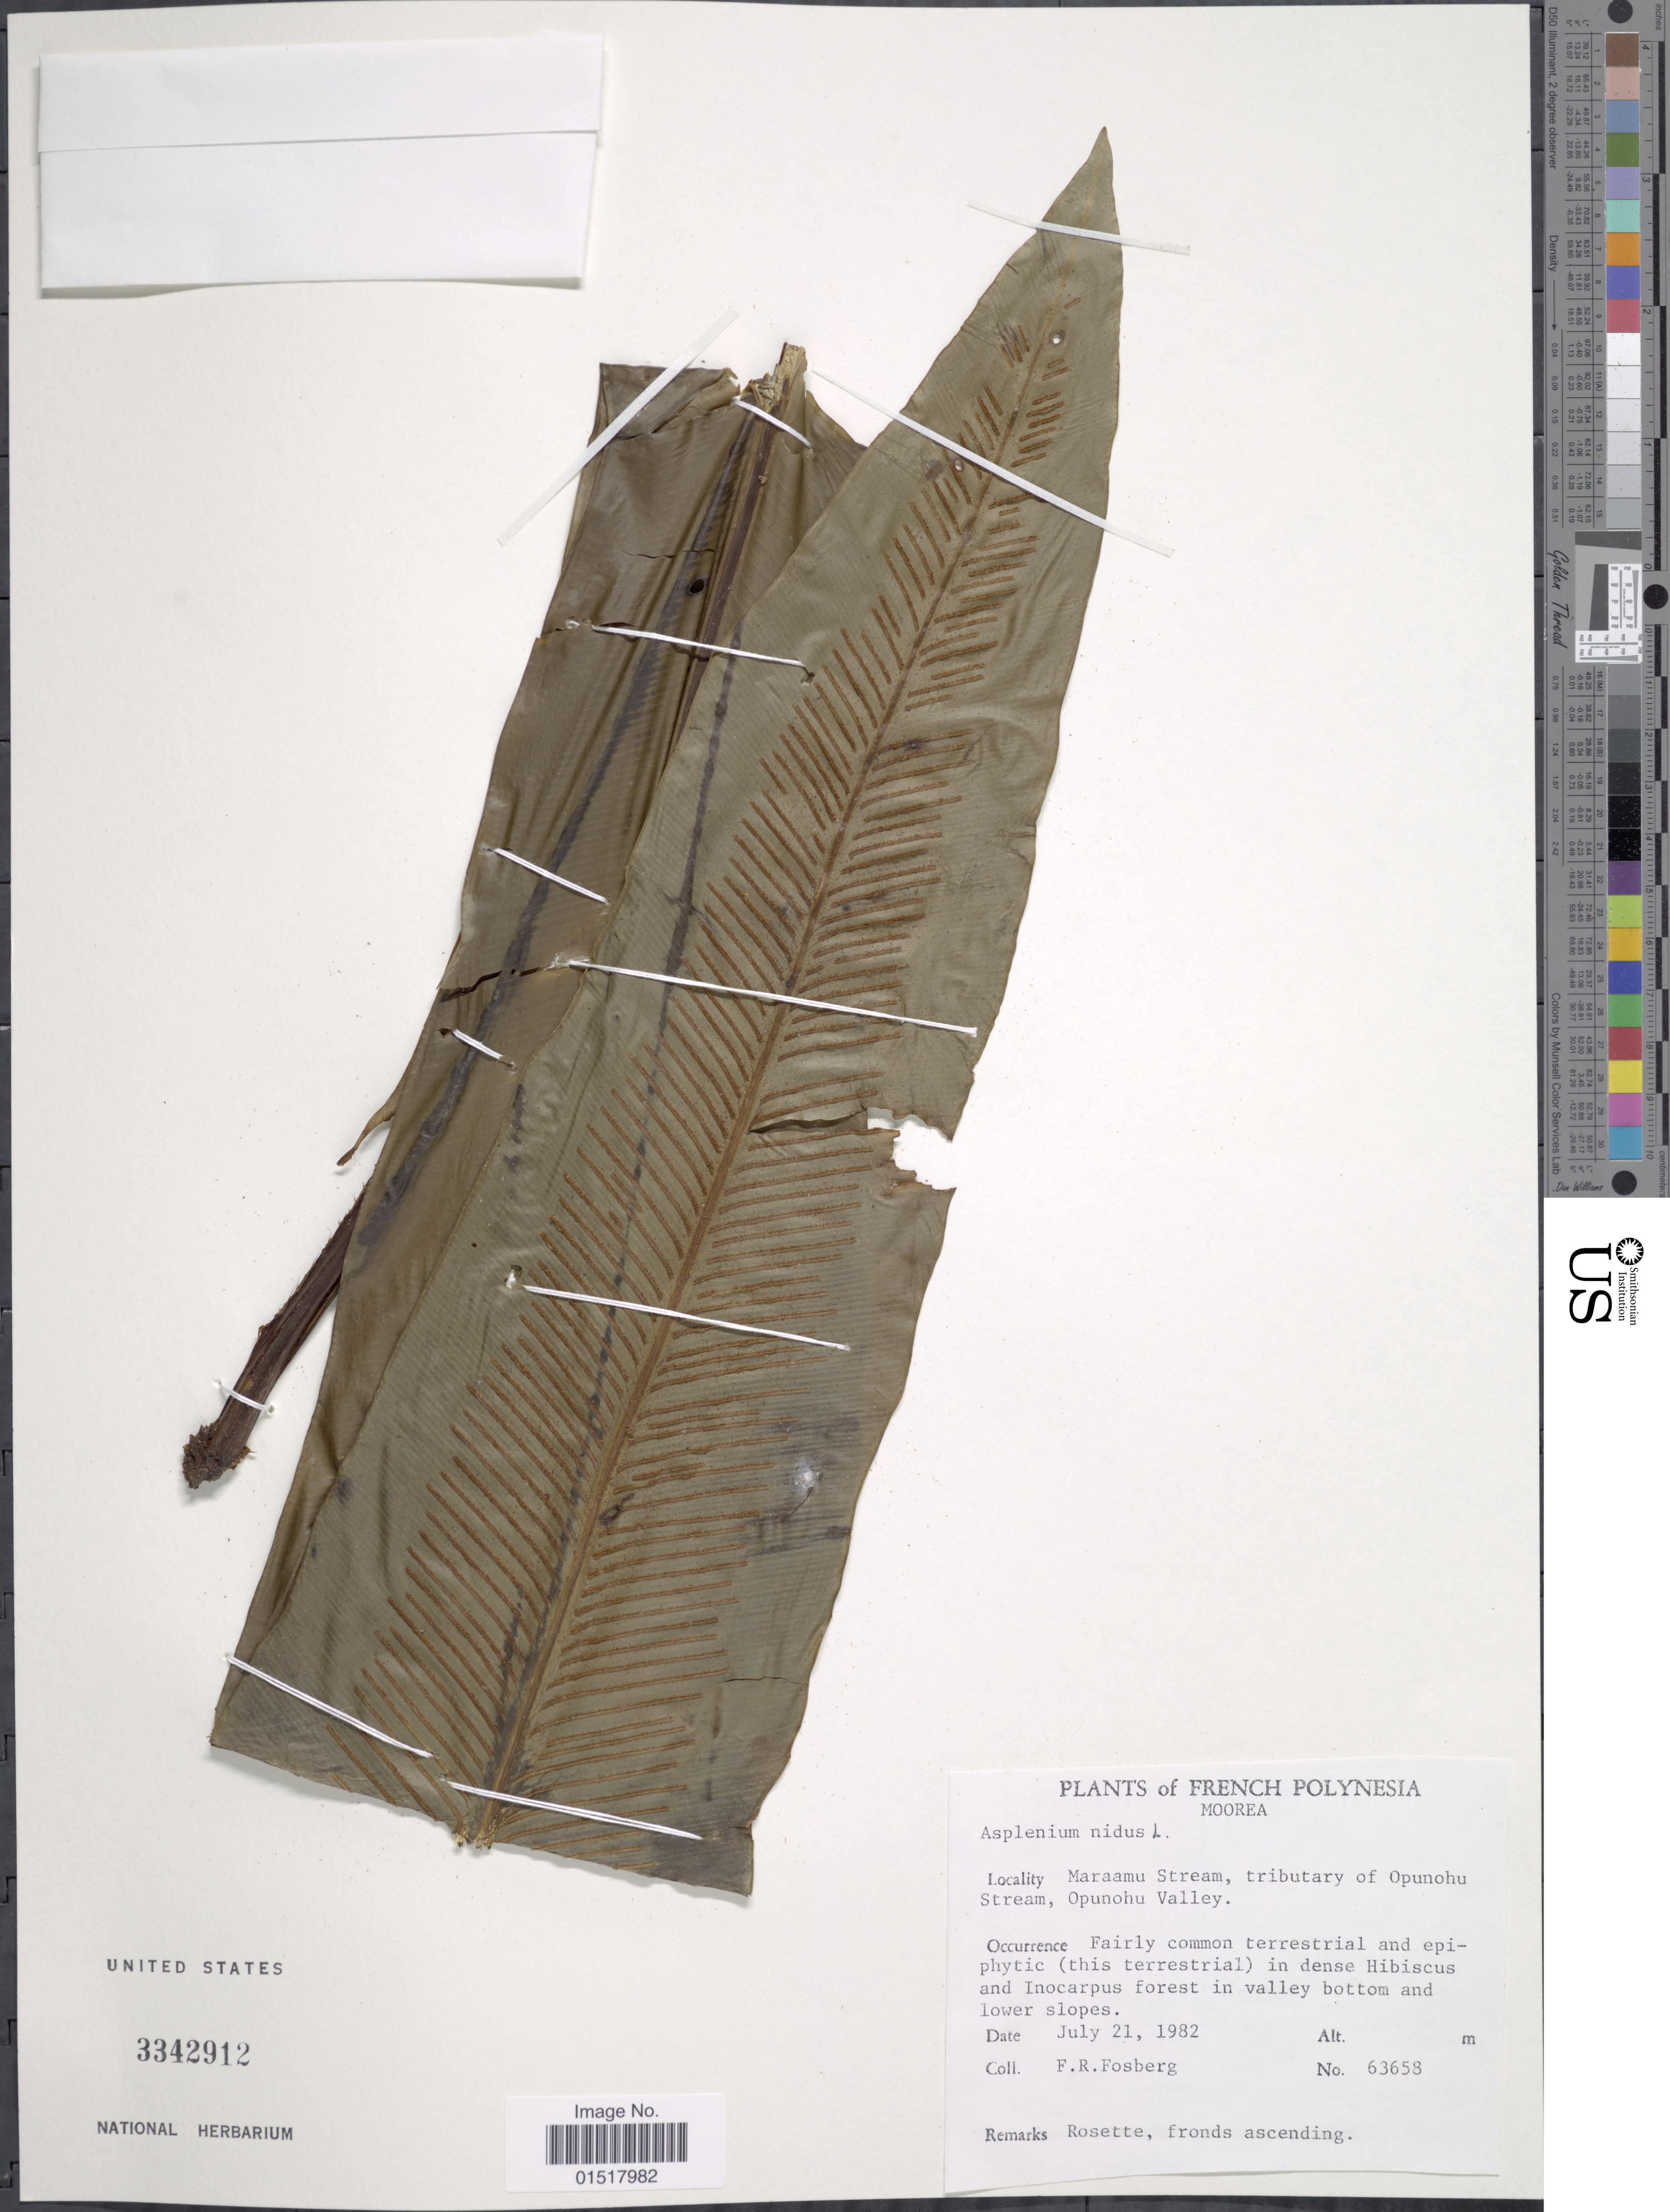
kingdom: Plantae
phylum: Tracheophyta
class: Polypodiopsida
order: Polypodiales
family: Aspleniaceae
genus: Asplenium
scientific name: Asplenium australasicum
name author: (Sm.) Hook.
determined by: Florence, J.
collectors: F. R. Fosberg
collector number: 63658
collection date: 1982-07-21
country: French Polynesia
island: Moorea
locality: Moorea. Maraamu Stream, tributary of Opunohu Stream, Opunohu Valley.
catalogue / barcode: US 3342912